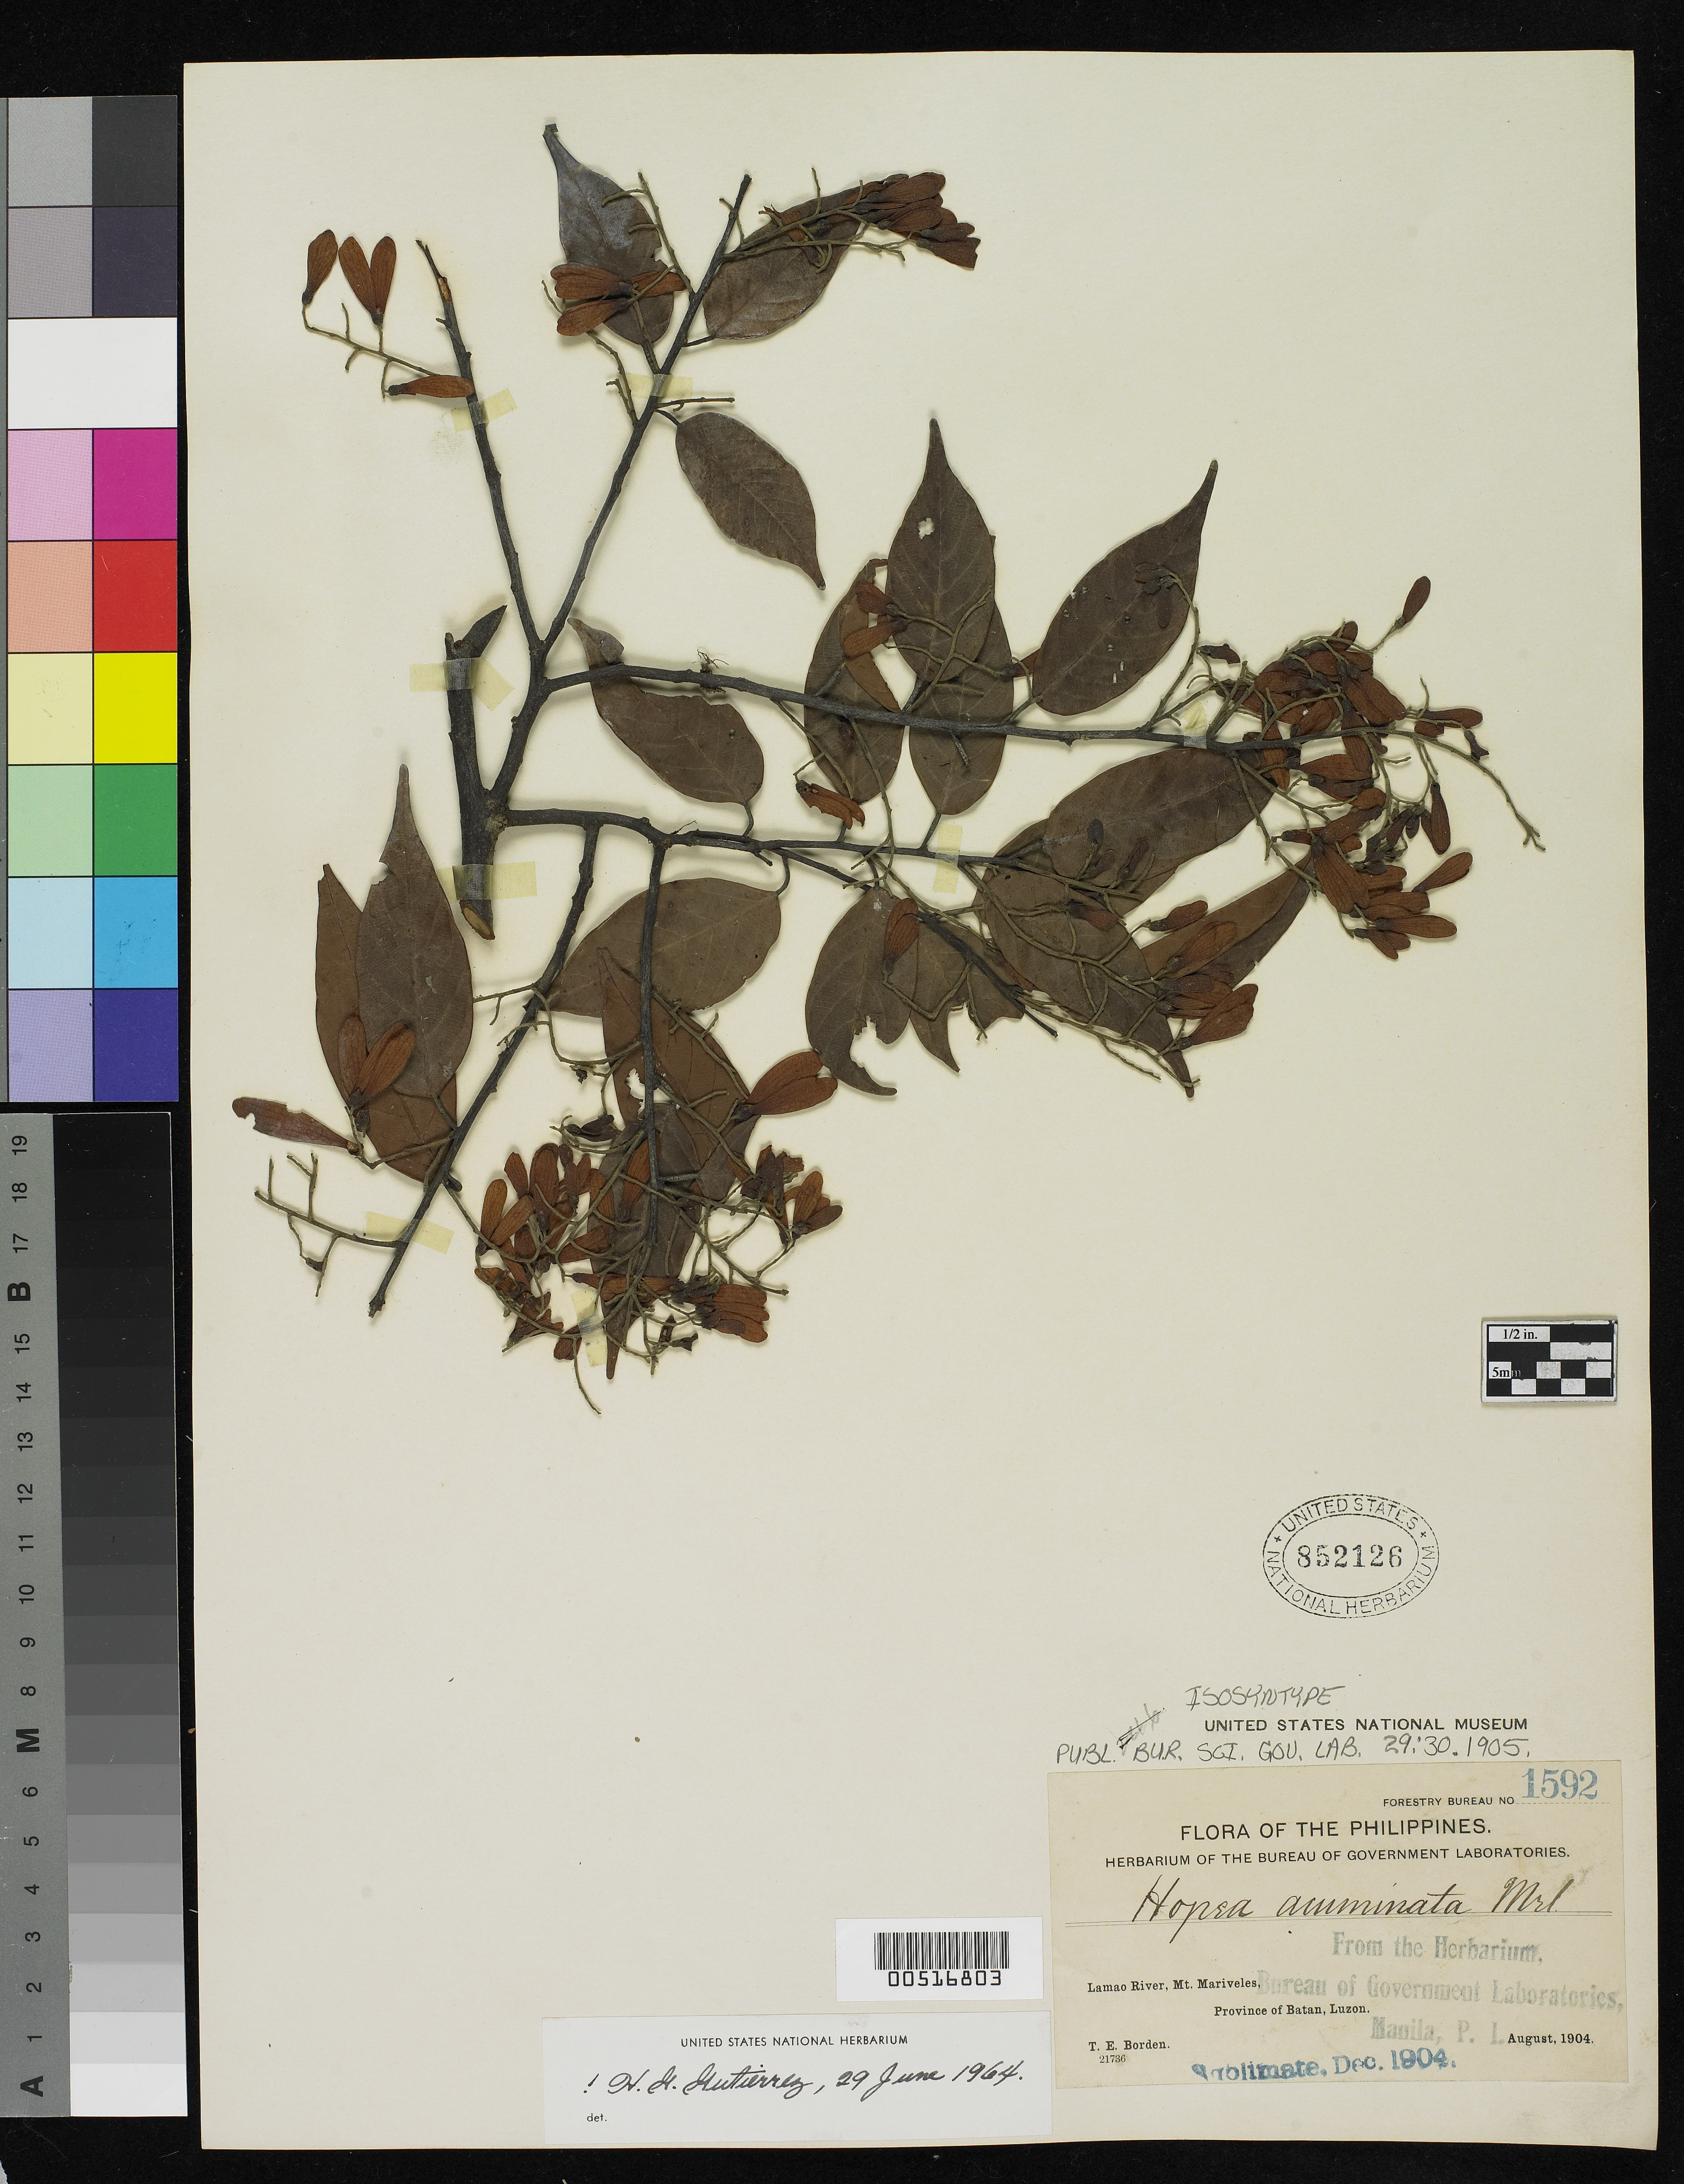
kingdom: Plantae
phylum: Tracheophyta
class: Magnoliopsida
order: Malvales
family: Dipterocarpaceae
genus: Hopea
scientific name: Hopea acuminata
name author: Merr.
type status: Isosyntype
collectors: T. E. Borden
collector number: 1592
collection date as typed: Aug 1904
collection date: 1904-08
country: Philippines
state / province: Central Luzon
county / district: Bataan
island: Luzon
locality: Lamao River, Mt Mariveles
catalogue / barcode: US 852126